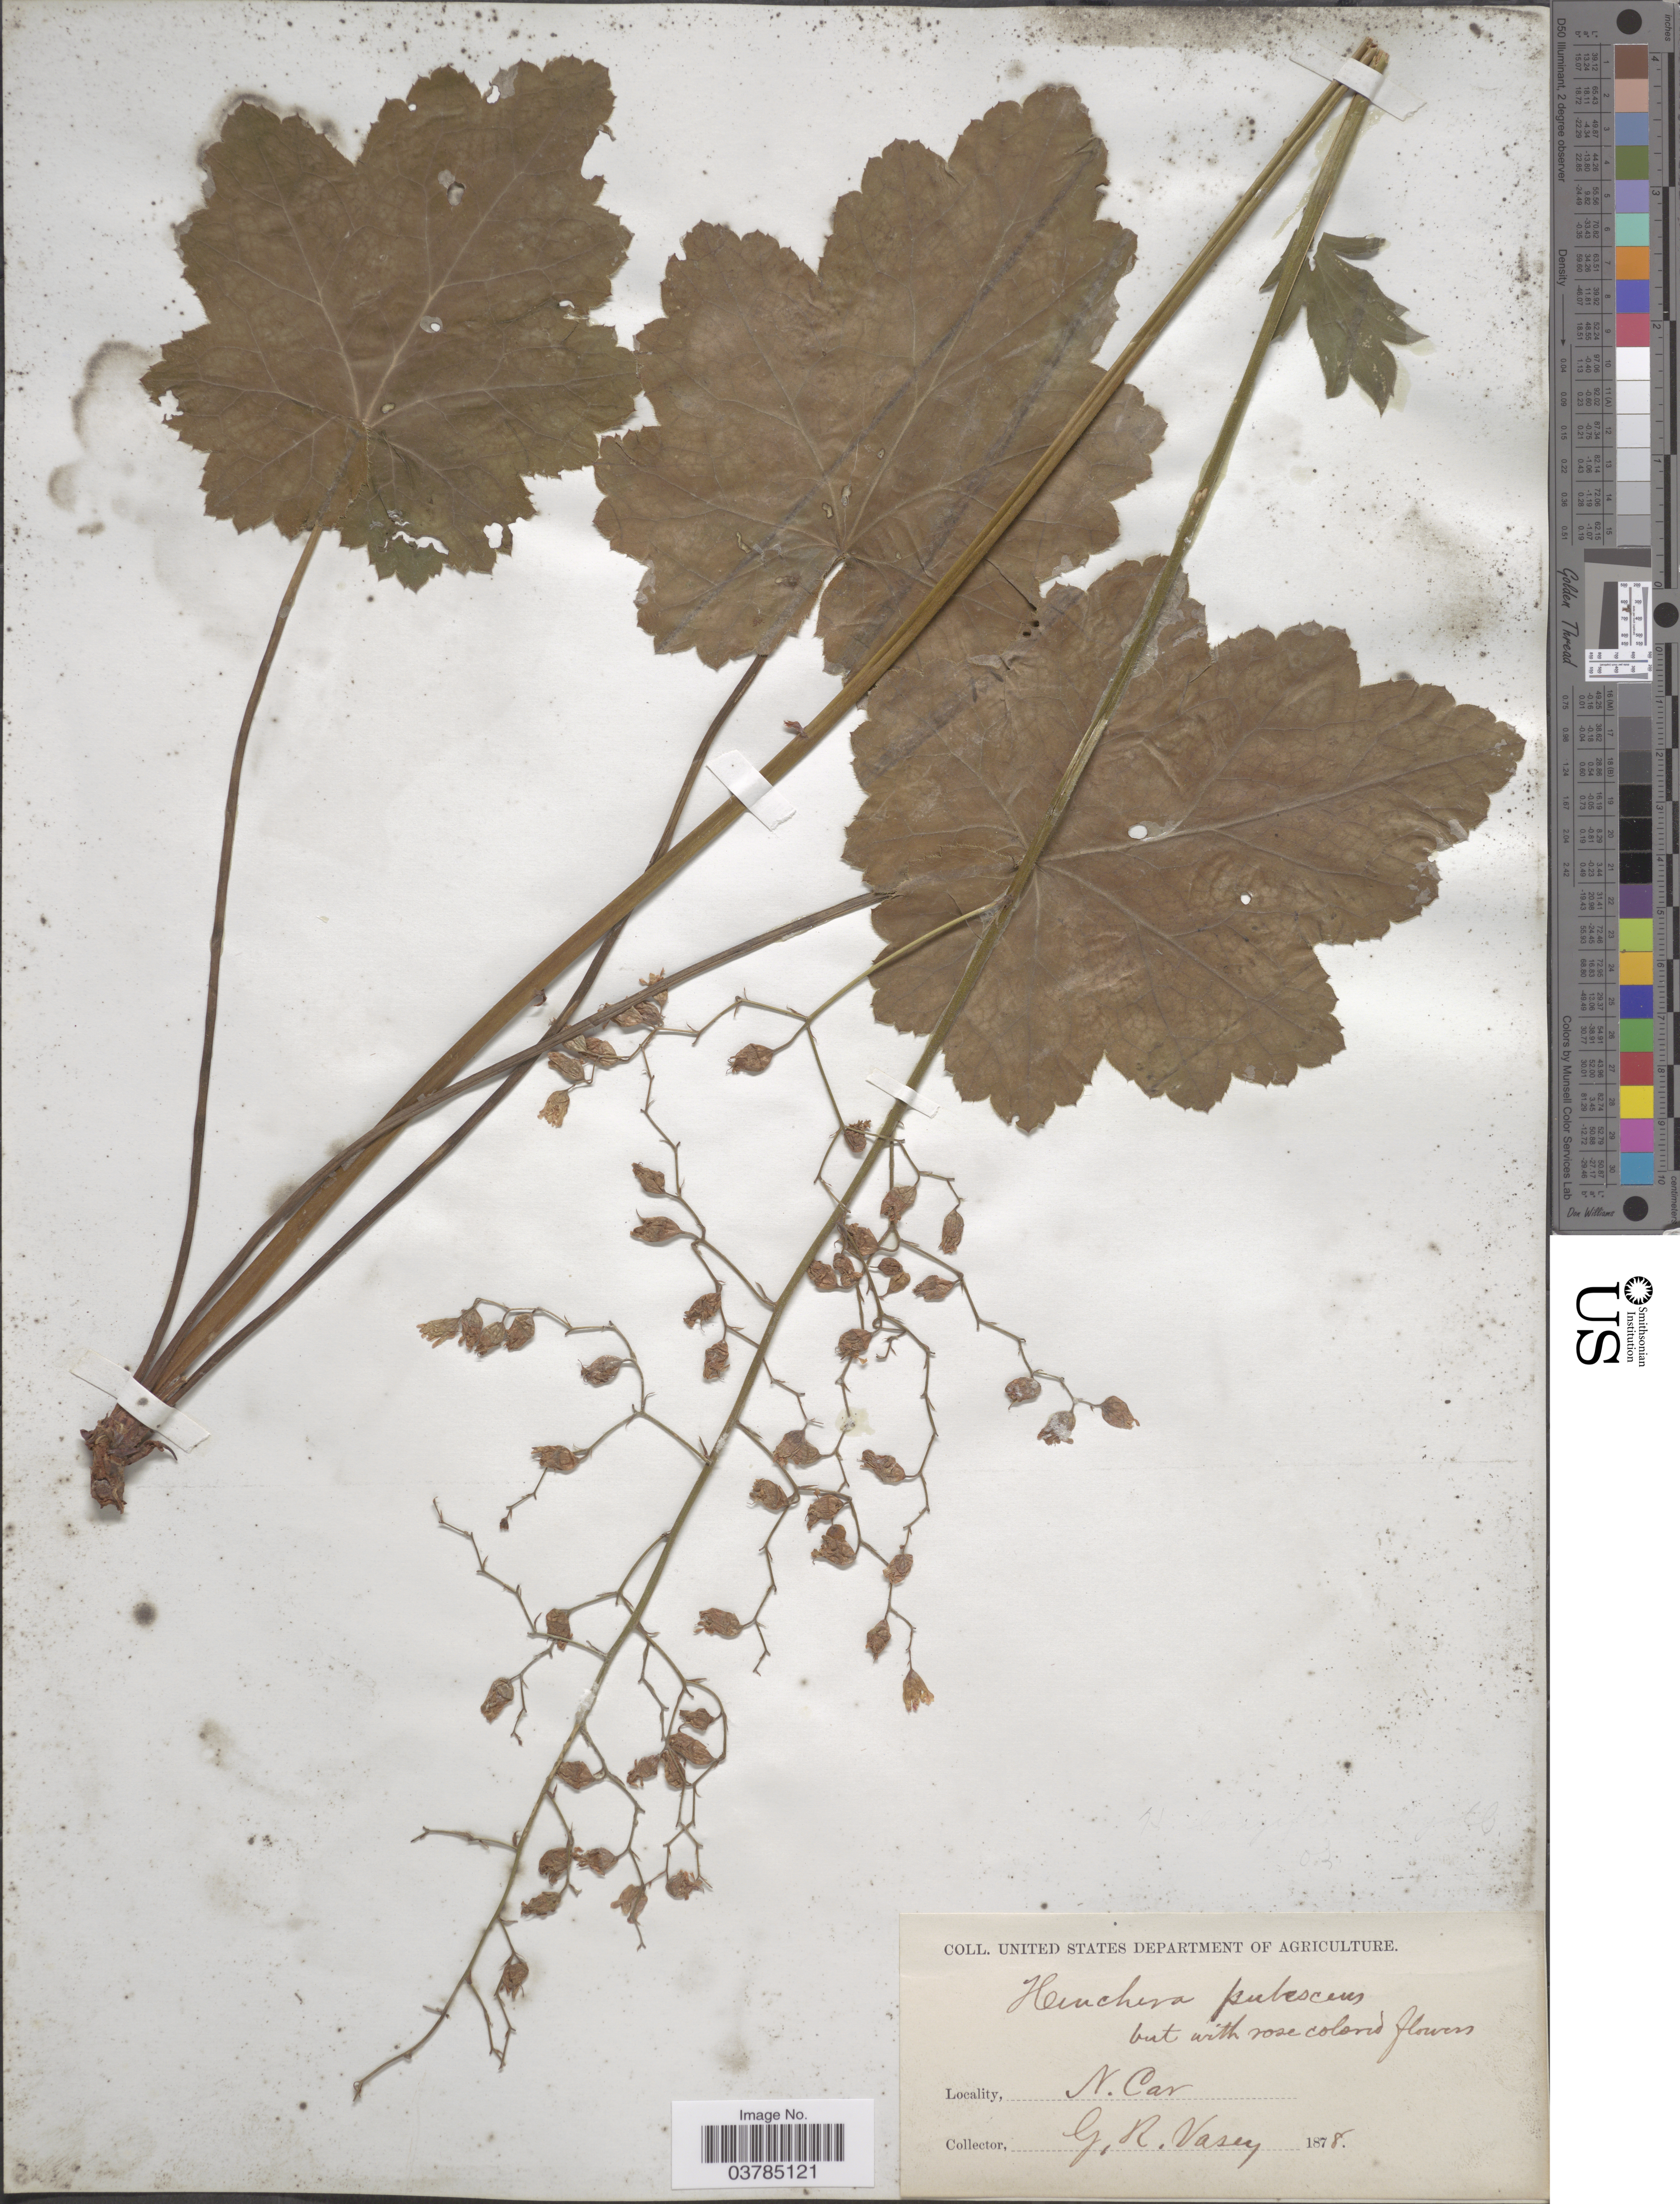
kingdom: Plantae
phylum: Tracheophyta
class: Magnoliopsida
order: Saxifragales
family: Saxifragaceae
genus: Heuchera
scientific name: Heuchera pubescens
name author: Pursh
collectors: G. R. Vasey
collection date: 1878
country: United States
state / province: North Carolina